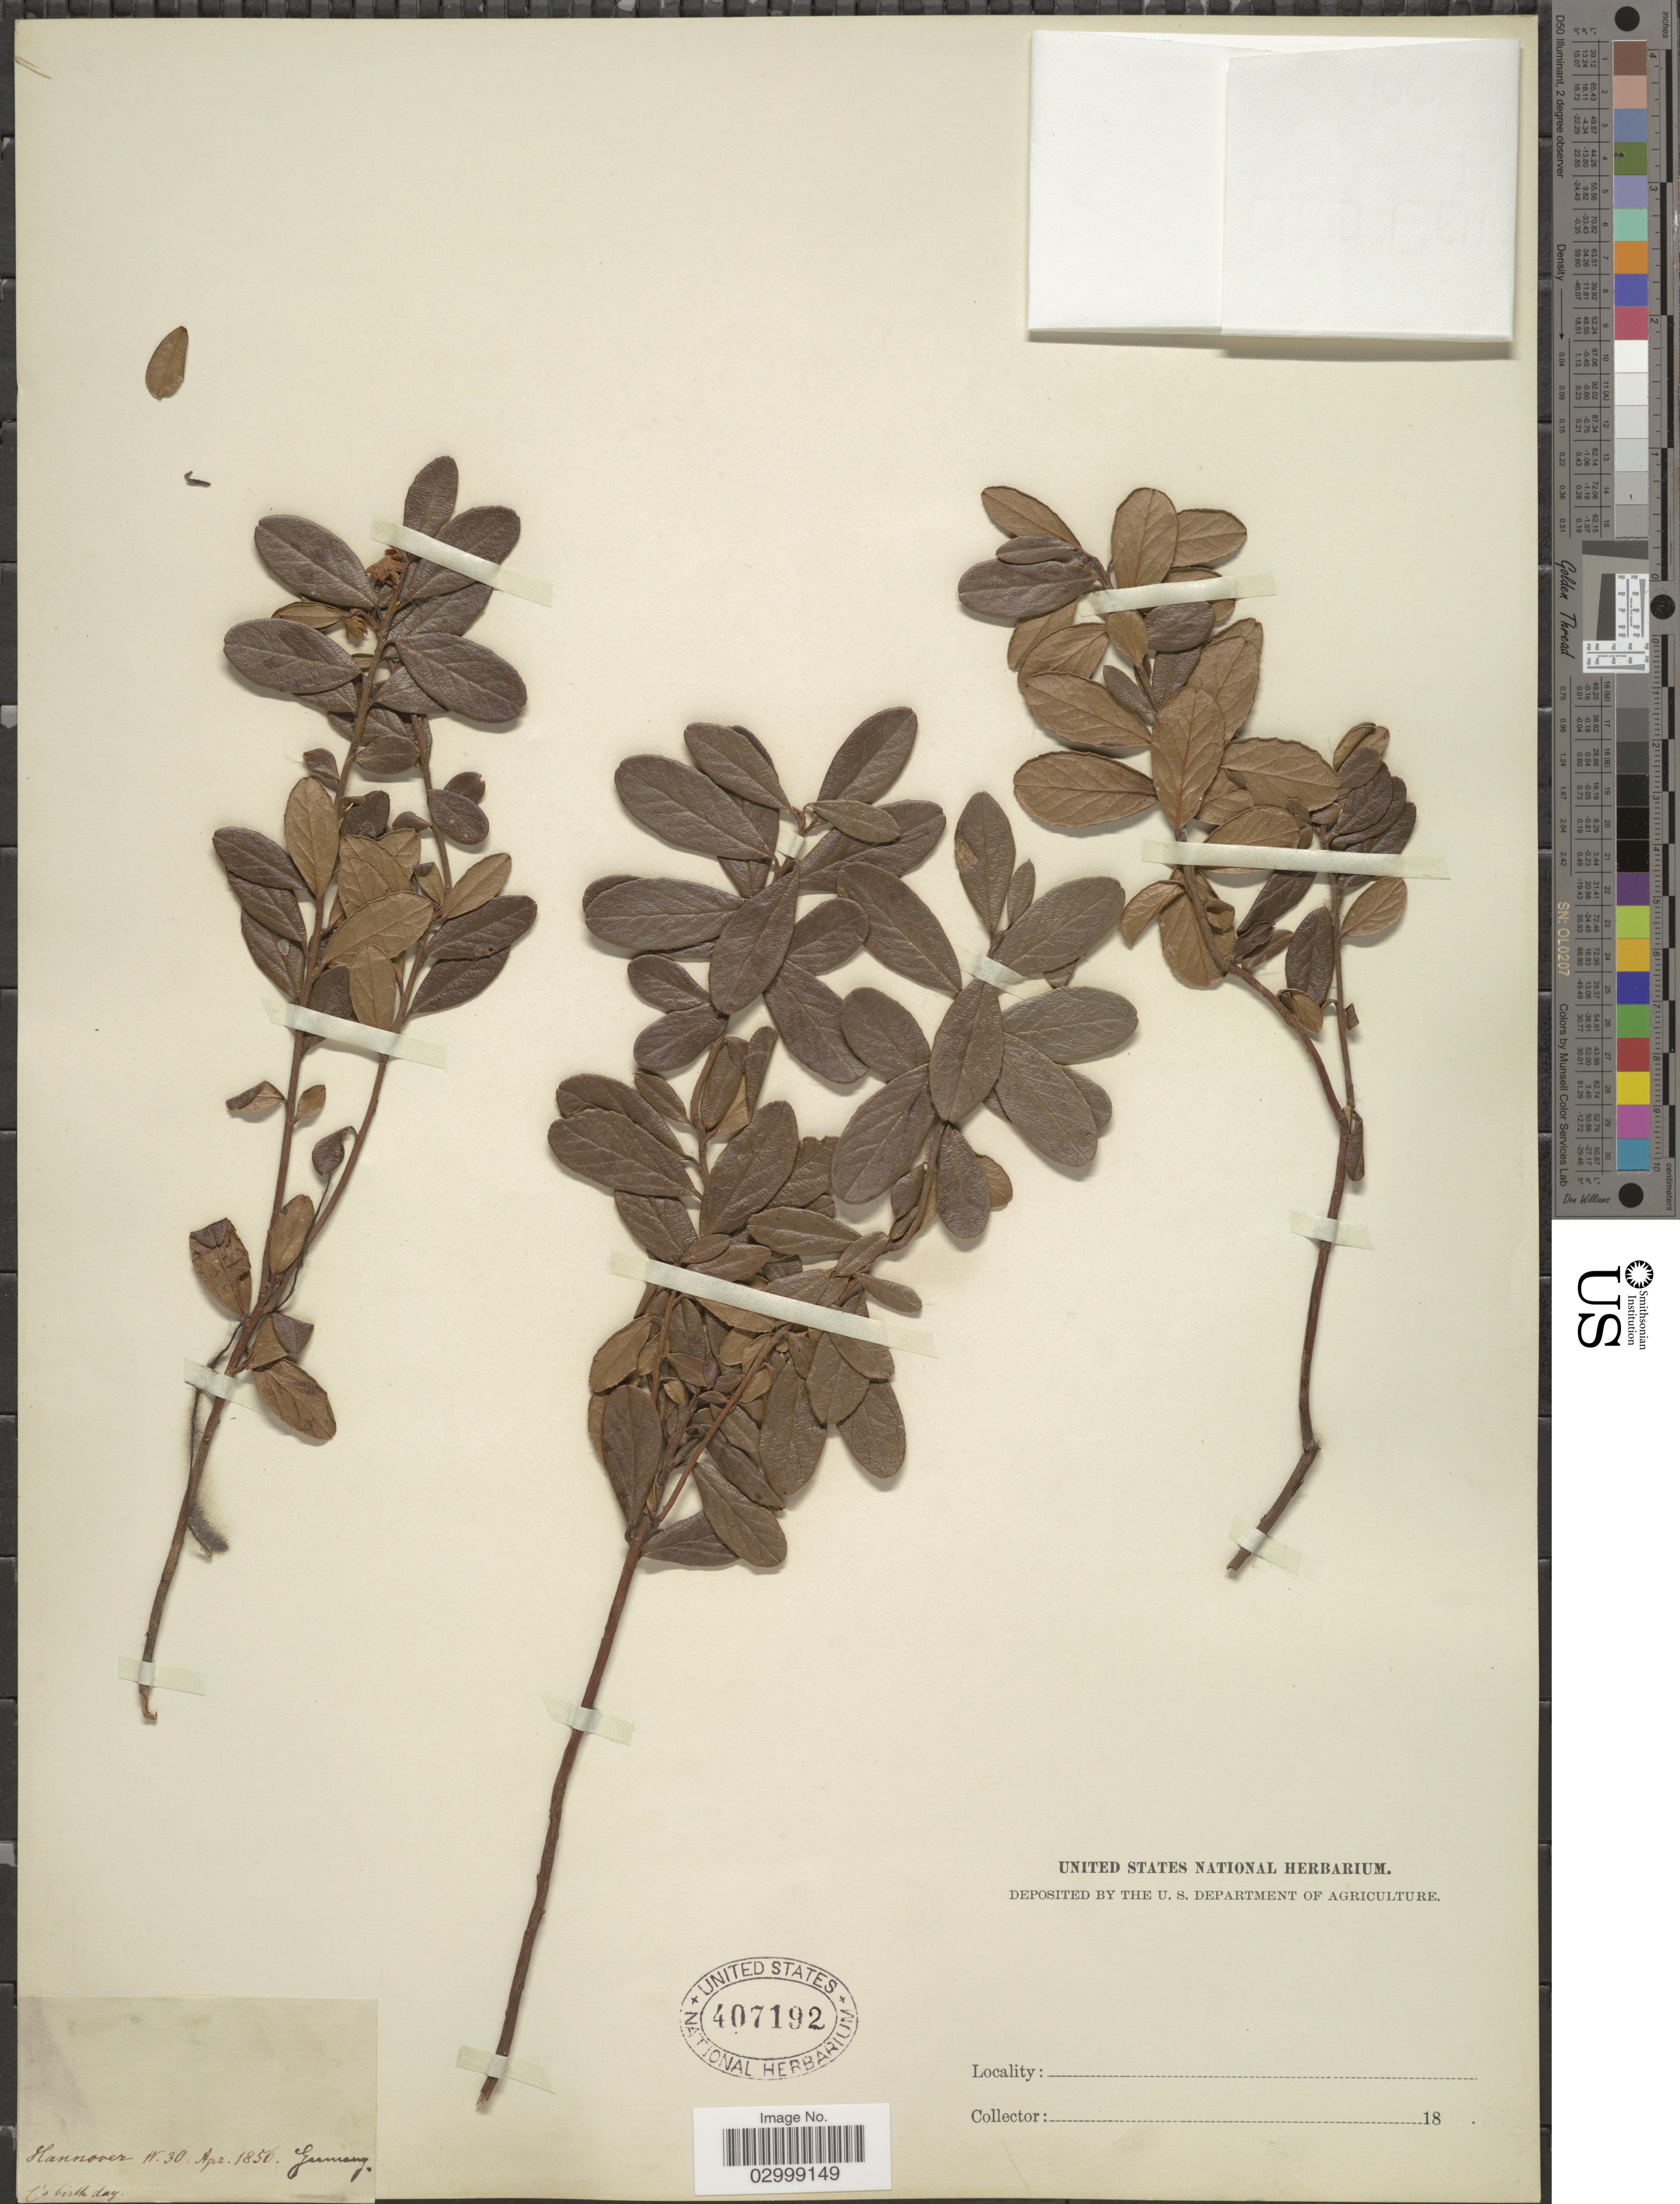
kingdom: Plantae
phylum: Tracheophyta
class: Magnoliopsida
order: Ericales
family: Ericaceae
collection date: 1856-04-30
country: Germany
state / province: Niedersachsen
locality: Hannover.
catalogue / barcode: US 407192